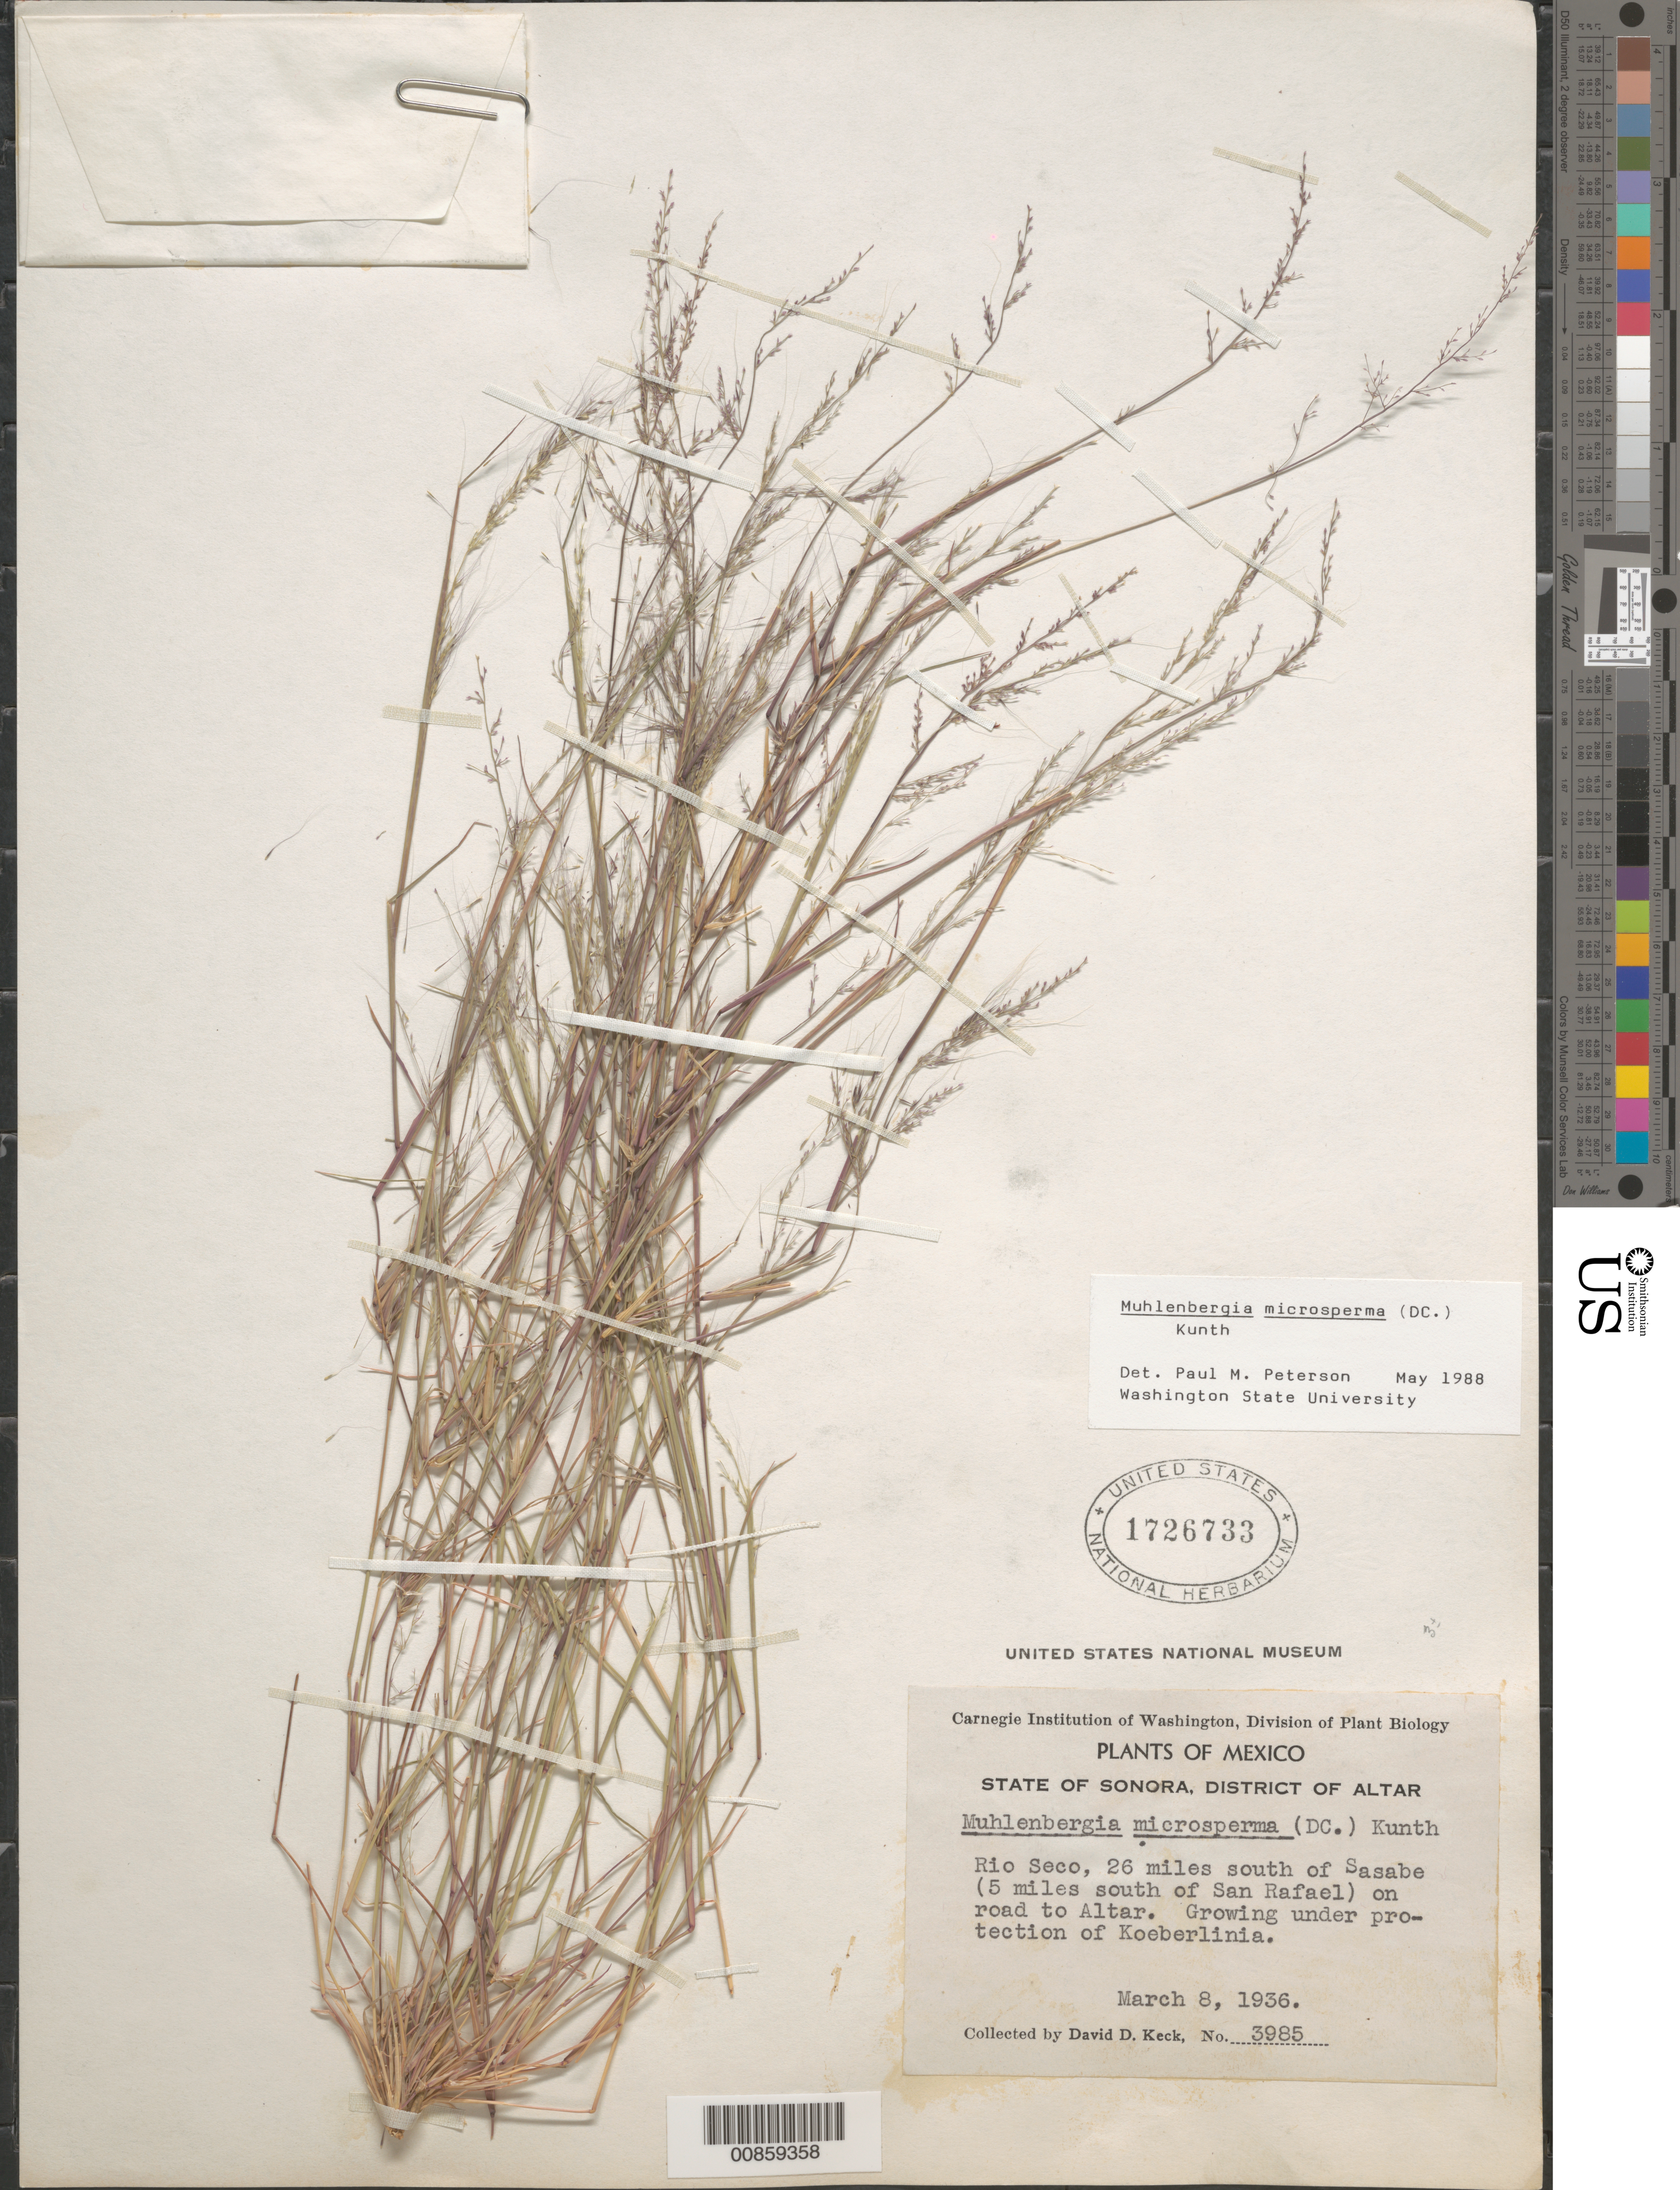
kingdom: Plantae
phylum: Tracheophyta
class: Liliopsida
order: Poales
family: Poaceae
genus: Muhlenbergia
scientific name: Muhlenbergia microsperma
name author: (DC.) Kunth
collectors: D. D. Keck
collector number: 3985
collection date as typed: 08 Mar 1936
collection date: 1936-03-08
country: Mexico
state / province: Sonora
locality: Rio Seco, 26 mi S of Sasabe on road to Altar, Son.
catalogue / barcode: US 1726733